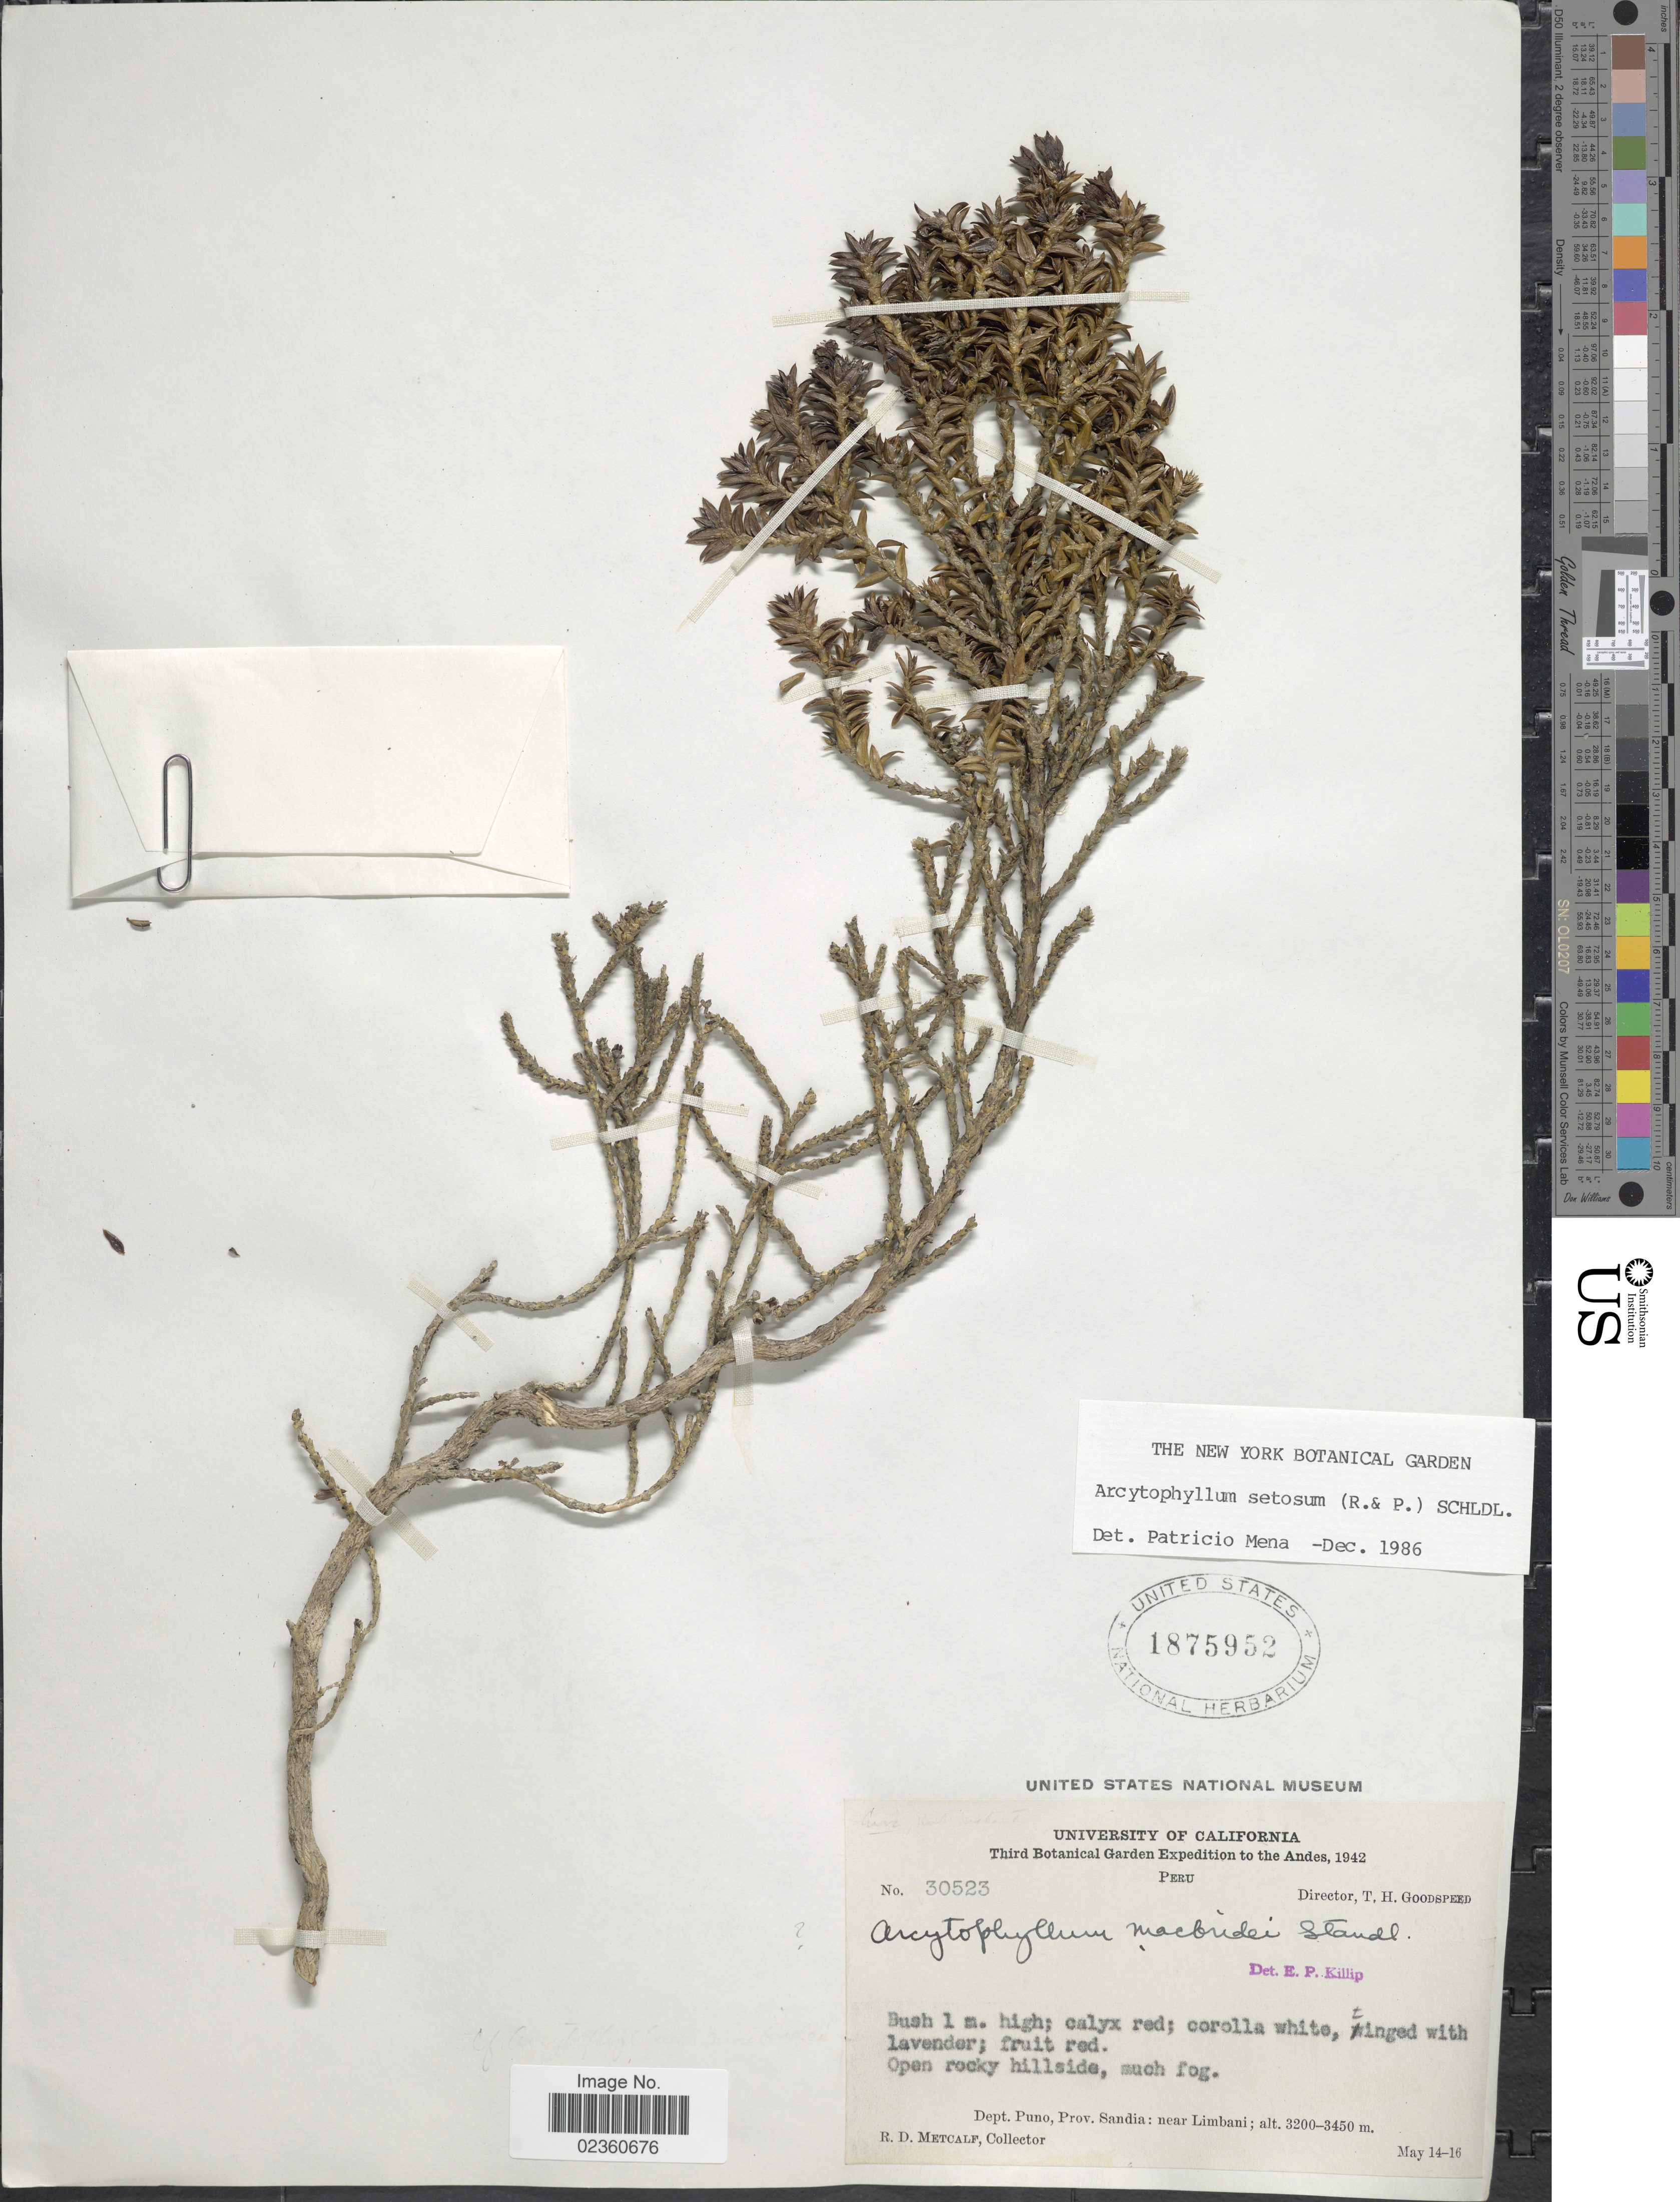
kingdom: Plantae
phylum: Tracheophyta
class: Magnoliopsida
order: Gentianales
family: Rubiaceae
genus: Arcytophyllum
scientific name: Arcytophyllum setosum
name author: (Ruiz & Pav.) Schltdl.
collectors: R. D. Metcalf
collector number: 30523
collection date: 1942-05-14/1942-05-16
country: Peru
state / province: Puno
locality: The Andes, Open rocky hillside, much fog, Dept. Puno, Prov. Sandia: near Limbani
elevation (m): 3200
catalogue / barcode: US 1875952